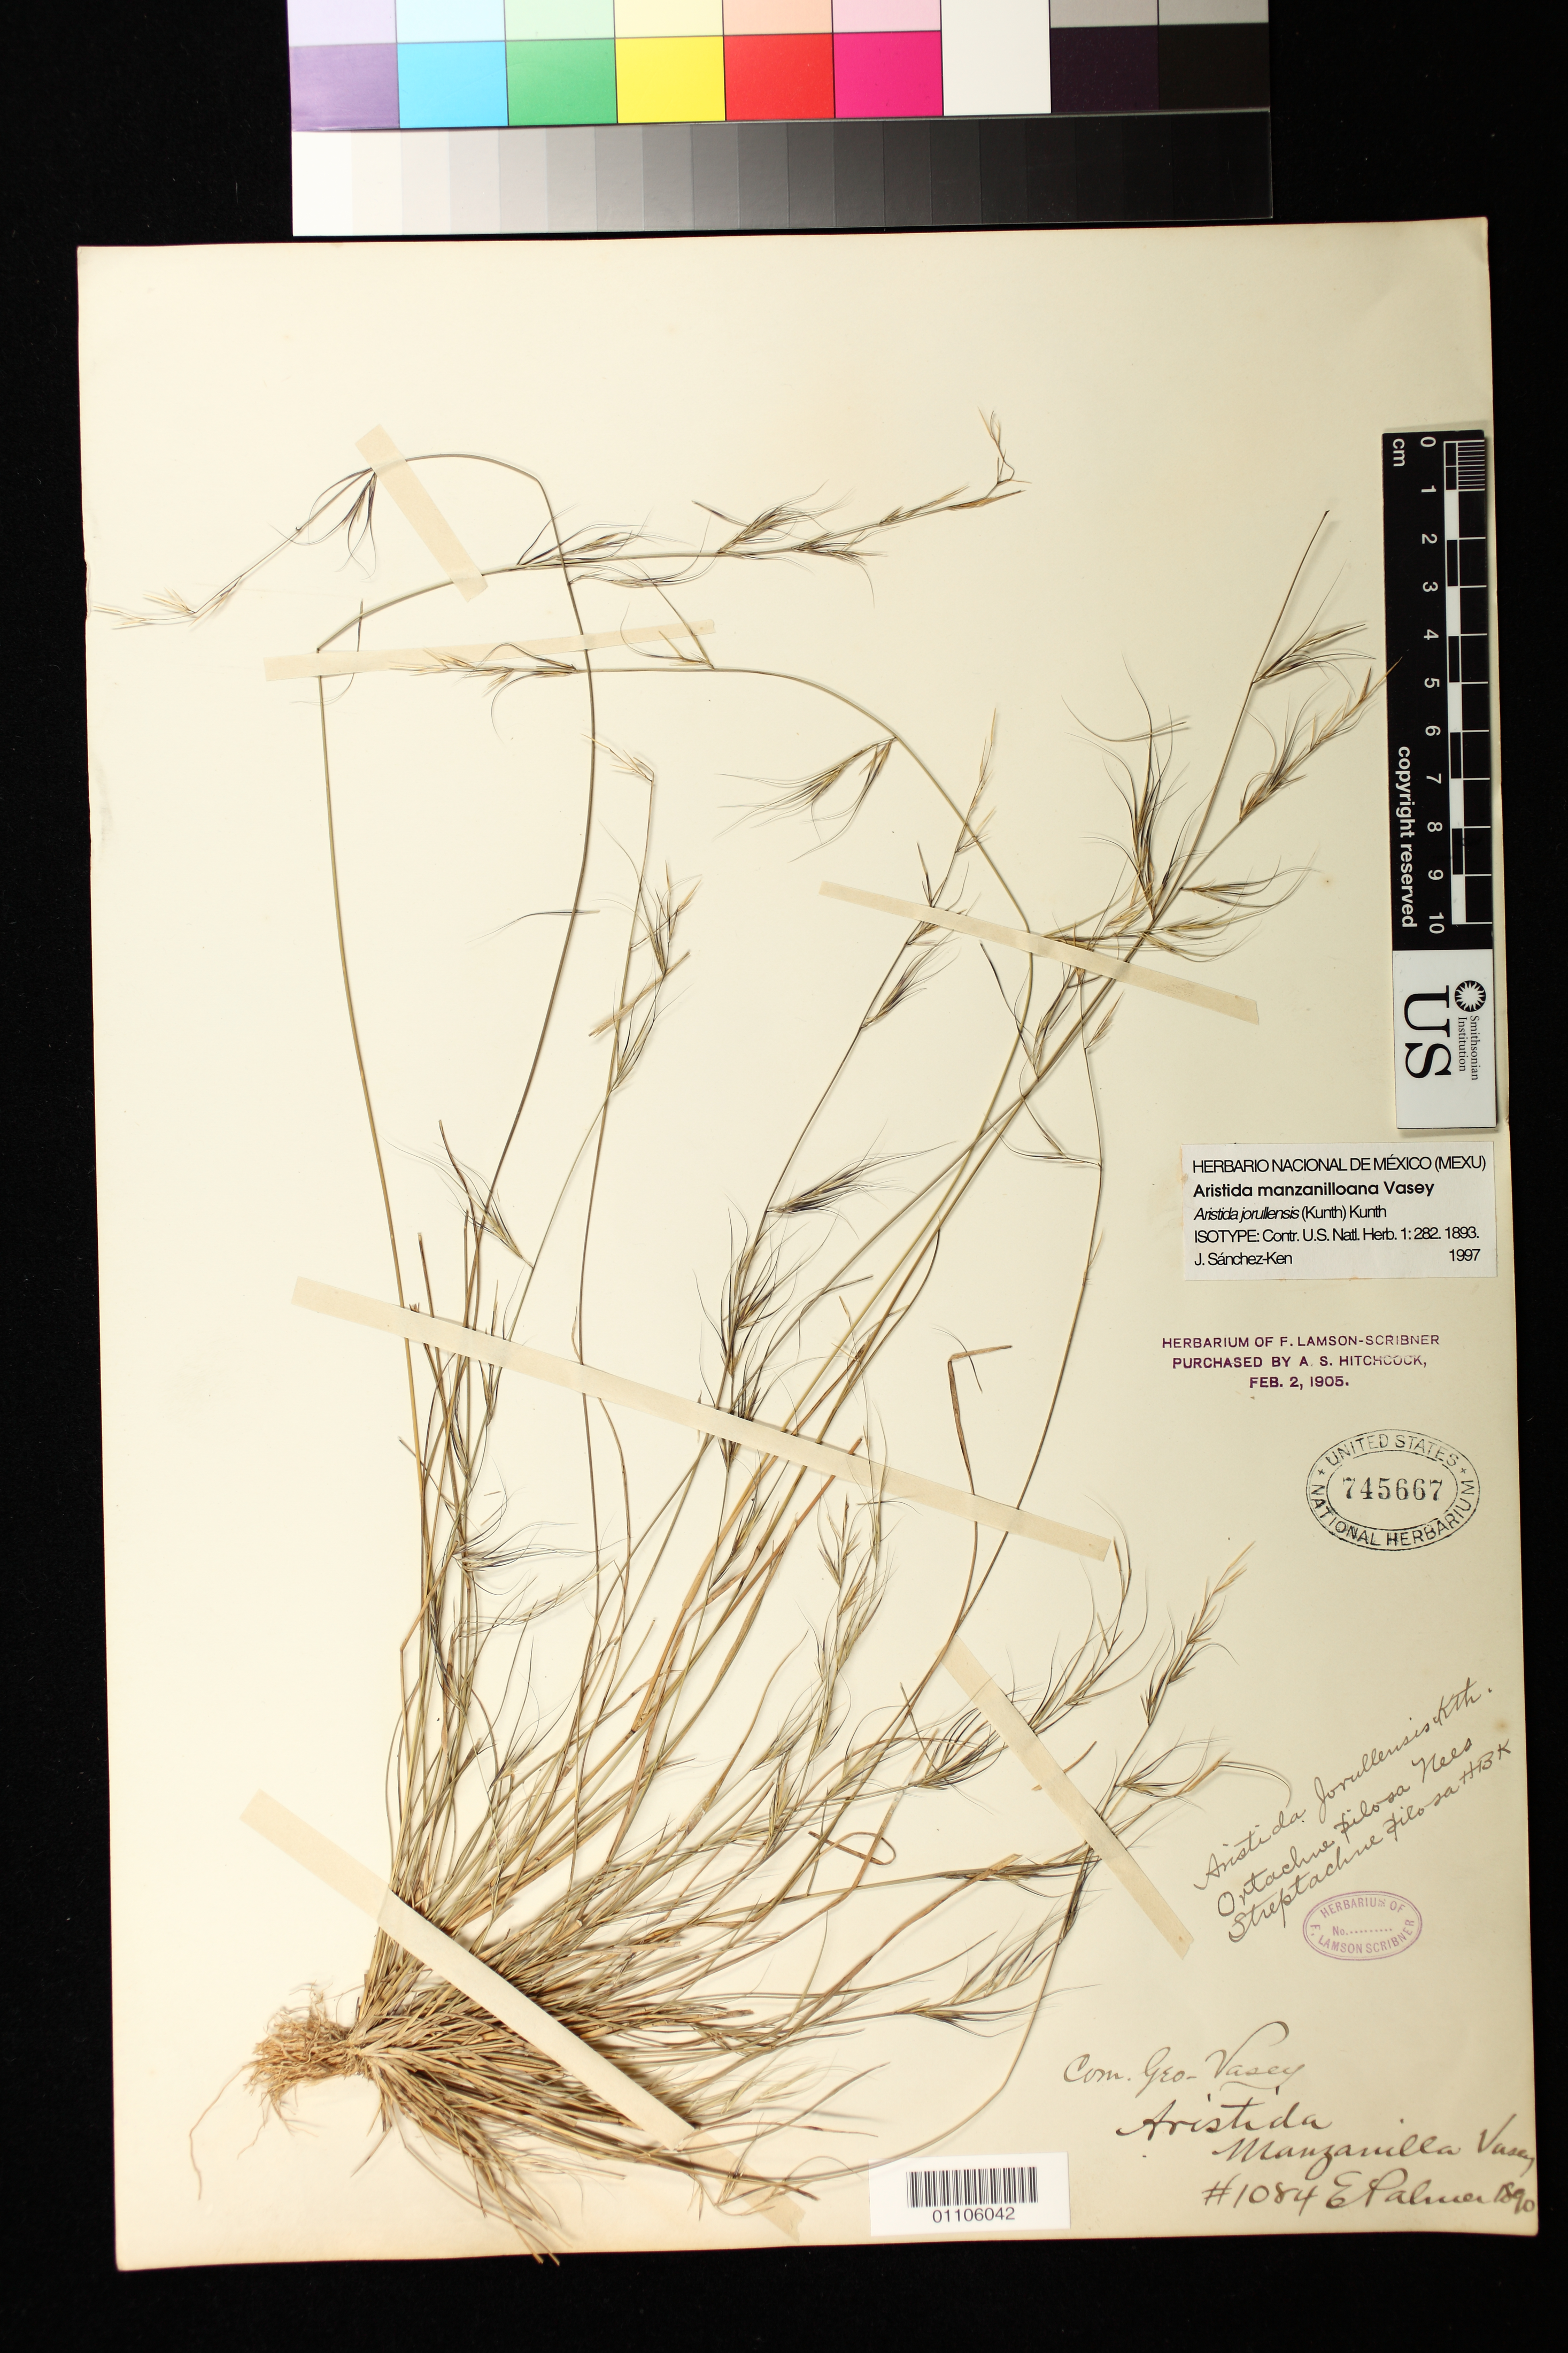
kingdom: Plantae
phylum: Tracheophyta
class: Liliopsida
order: Poales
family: Poaceae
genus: Aristida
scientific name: Aristida manzanilloana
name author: Vasey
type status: Isotype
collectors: E. Palmer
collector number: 1084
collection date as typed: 01 Dec 1890 to 31 Dec 1890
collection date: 1890-12-01/1890-12-31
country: Mexico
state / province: Colima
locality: Manzanillo.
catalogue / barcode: US 745667